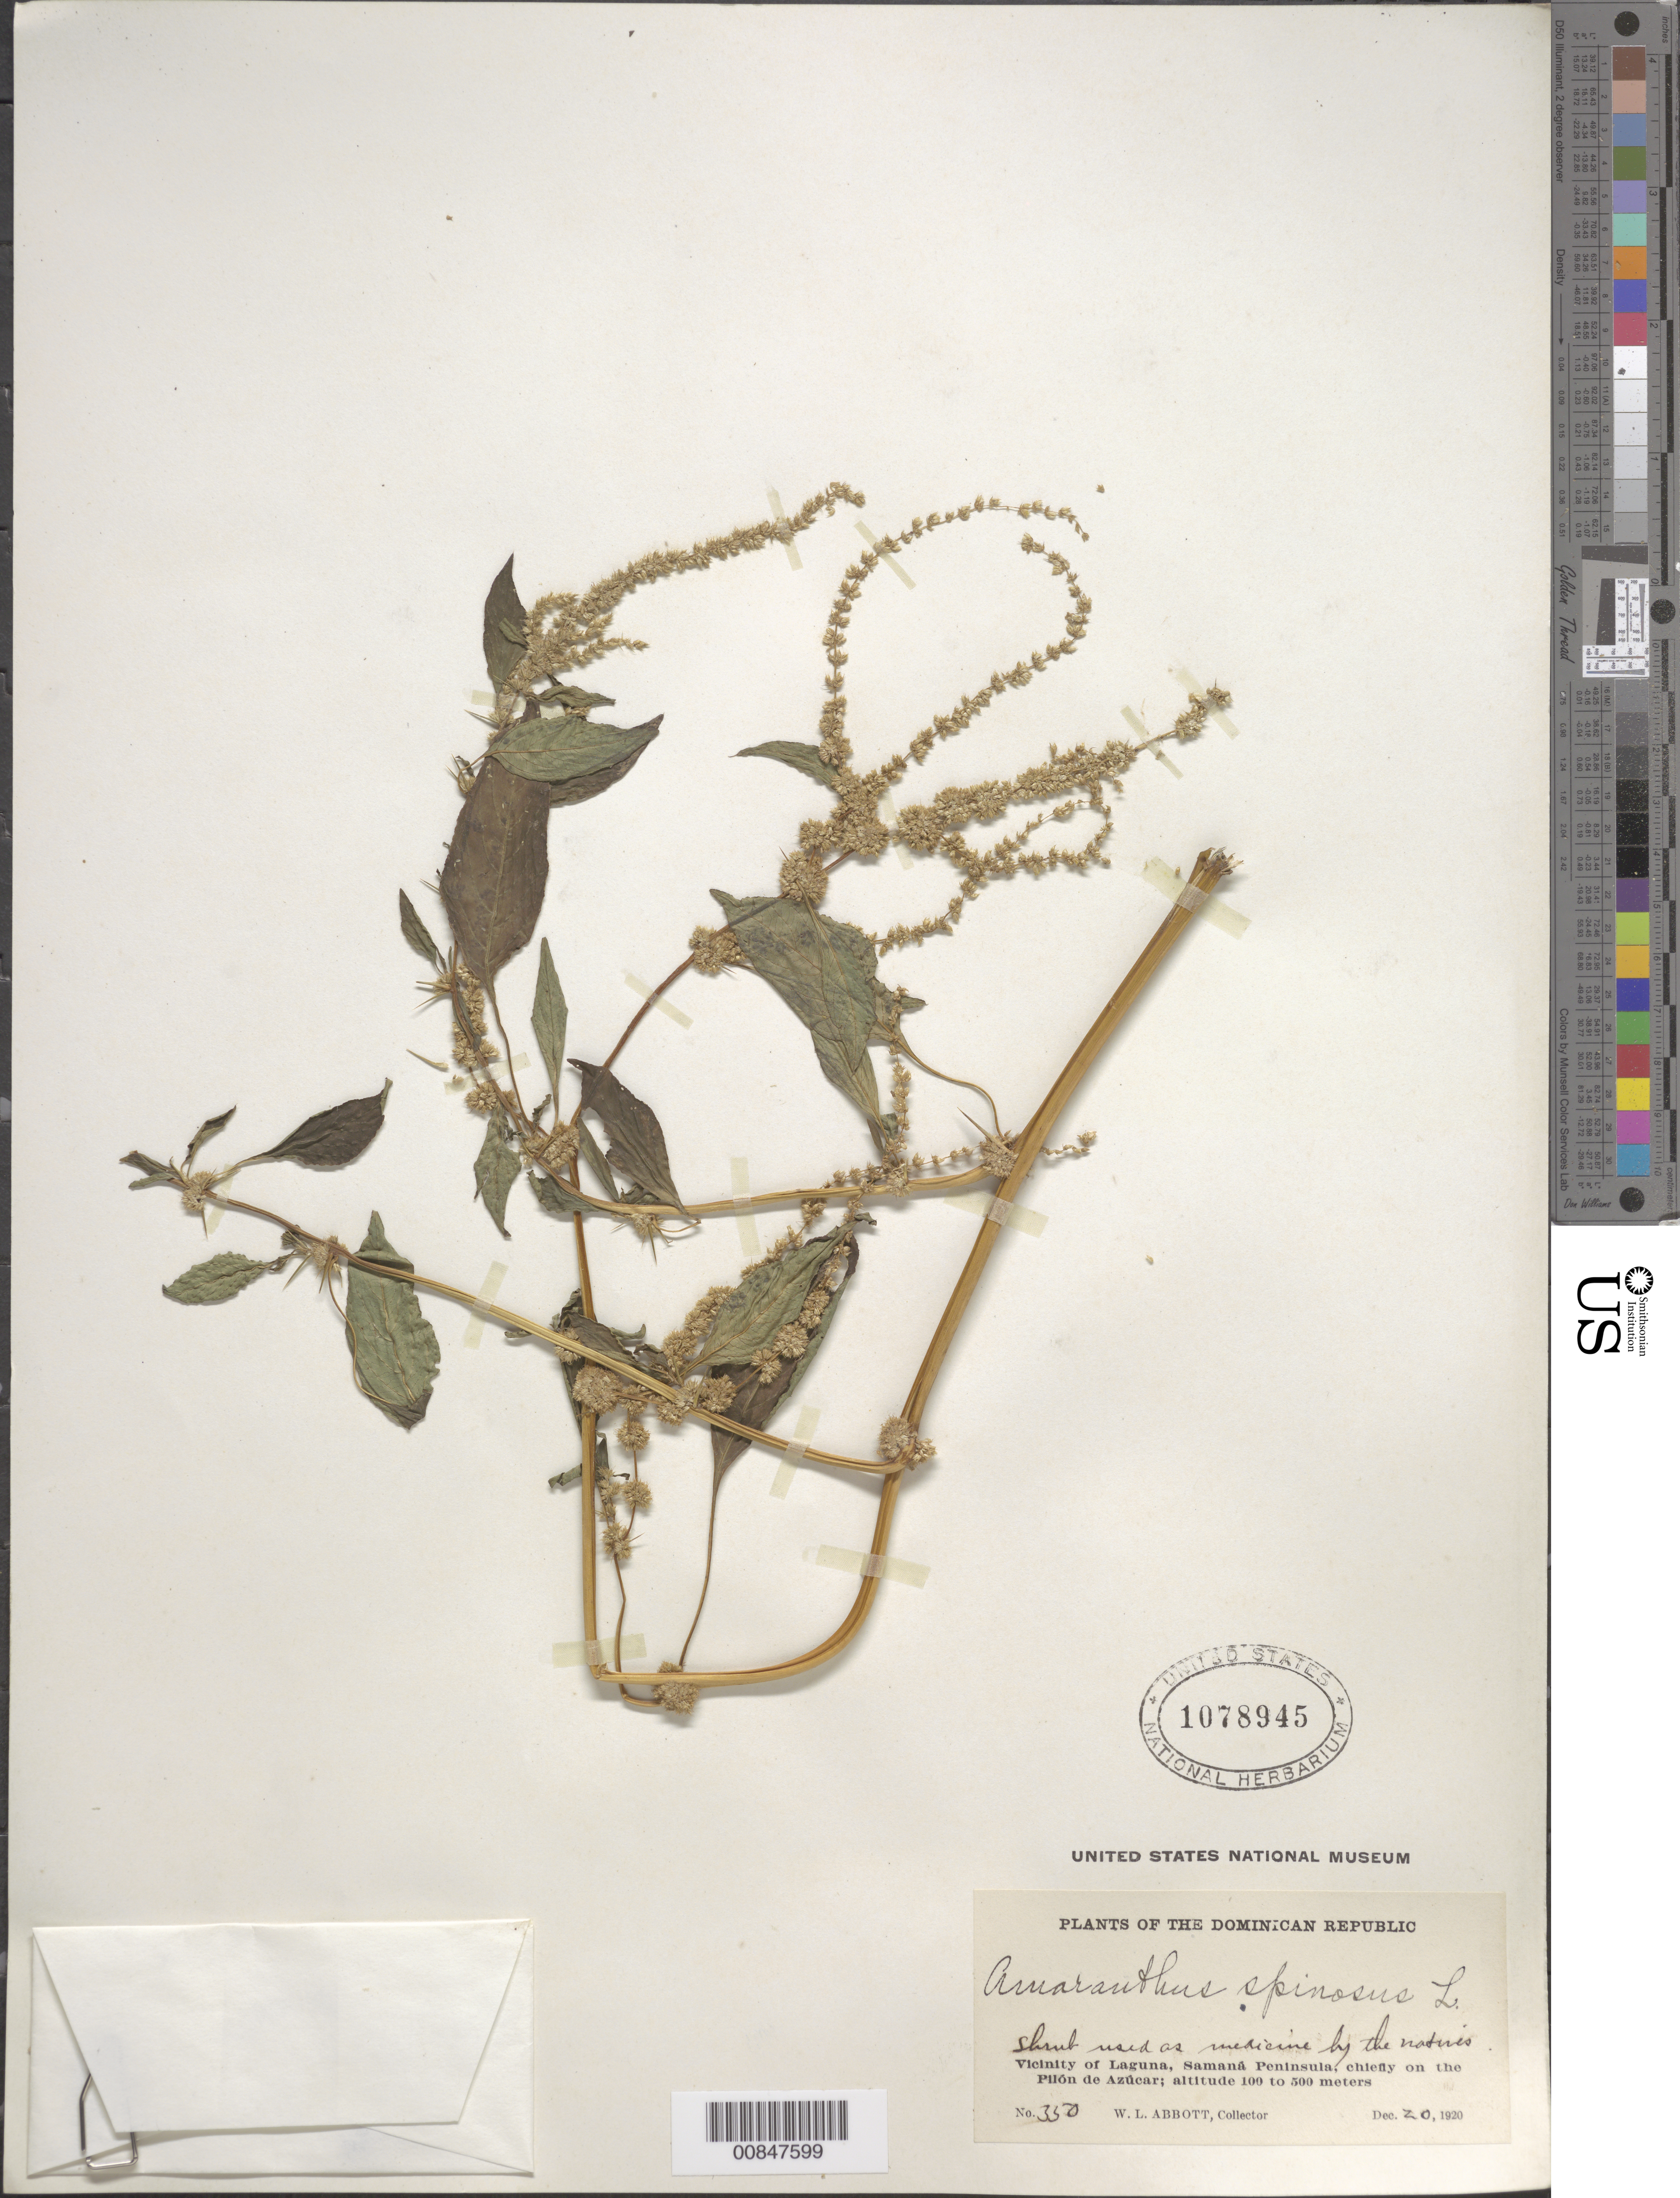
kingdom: Plantae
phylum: Tracheophyta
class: Magnoliopsida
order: Caryophyllales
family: Amaranthaceae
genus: Amaranthus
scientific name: Amaranthus spinosus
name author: L.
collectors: W. L. Abbott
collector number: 350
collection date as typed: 20 Dec 1920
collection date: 1920-12-20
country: Dominican Republic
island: Hispaniola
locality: Vicinity of Laguna, Samana Península, chiefly on the Pilón de Azúcar.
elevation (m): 100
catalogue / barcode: US 1078945